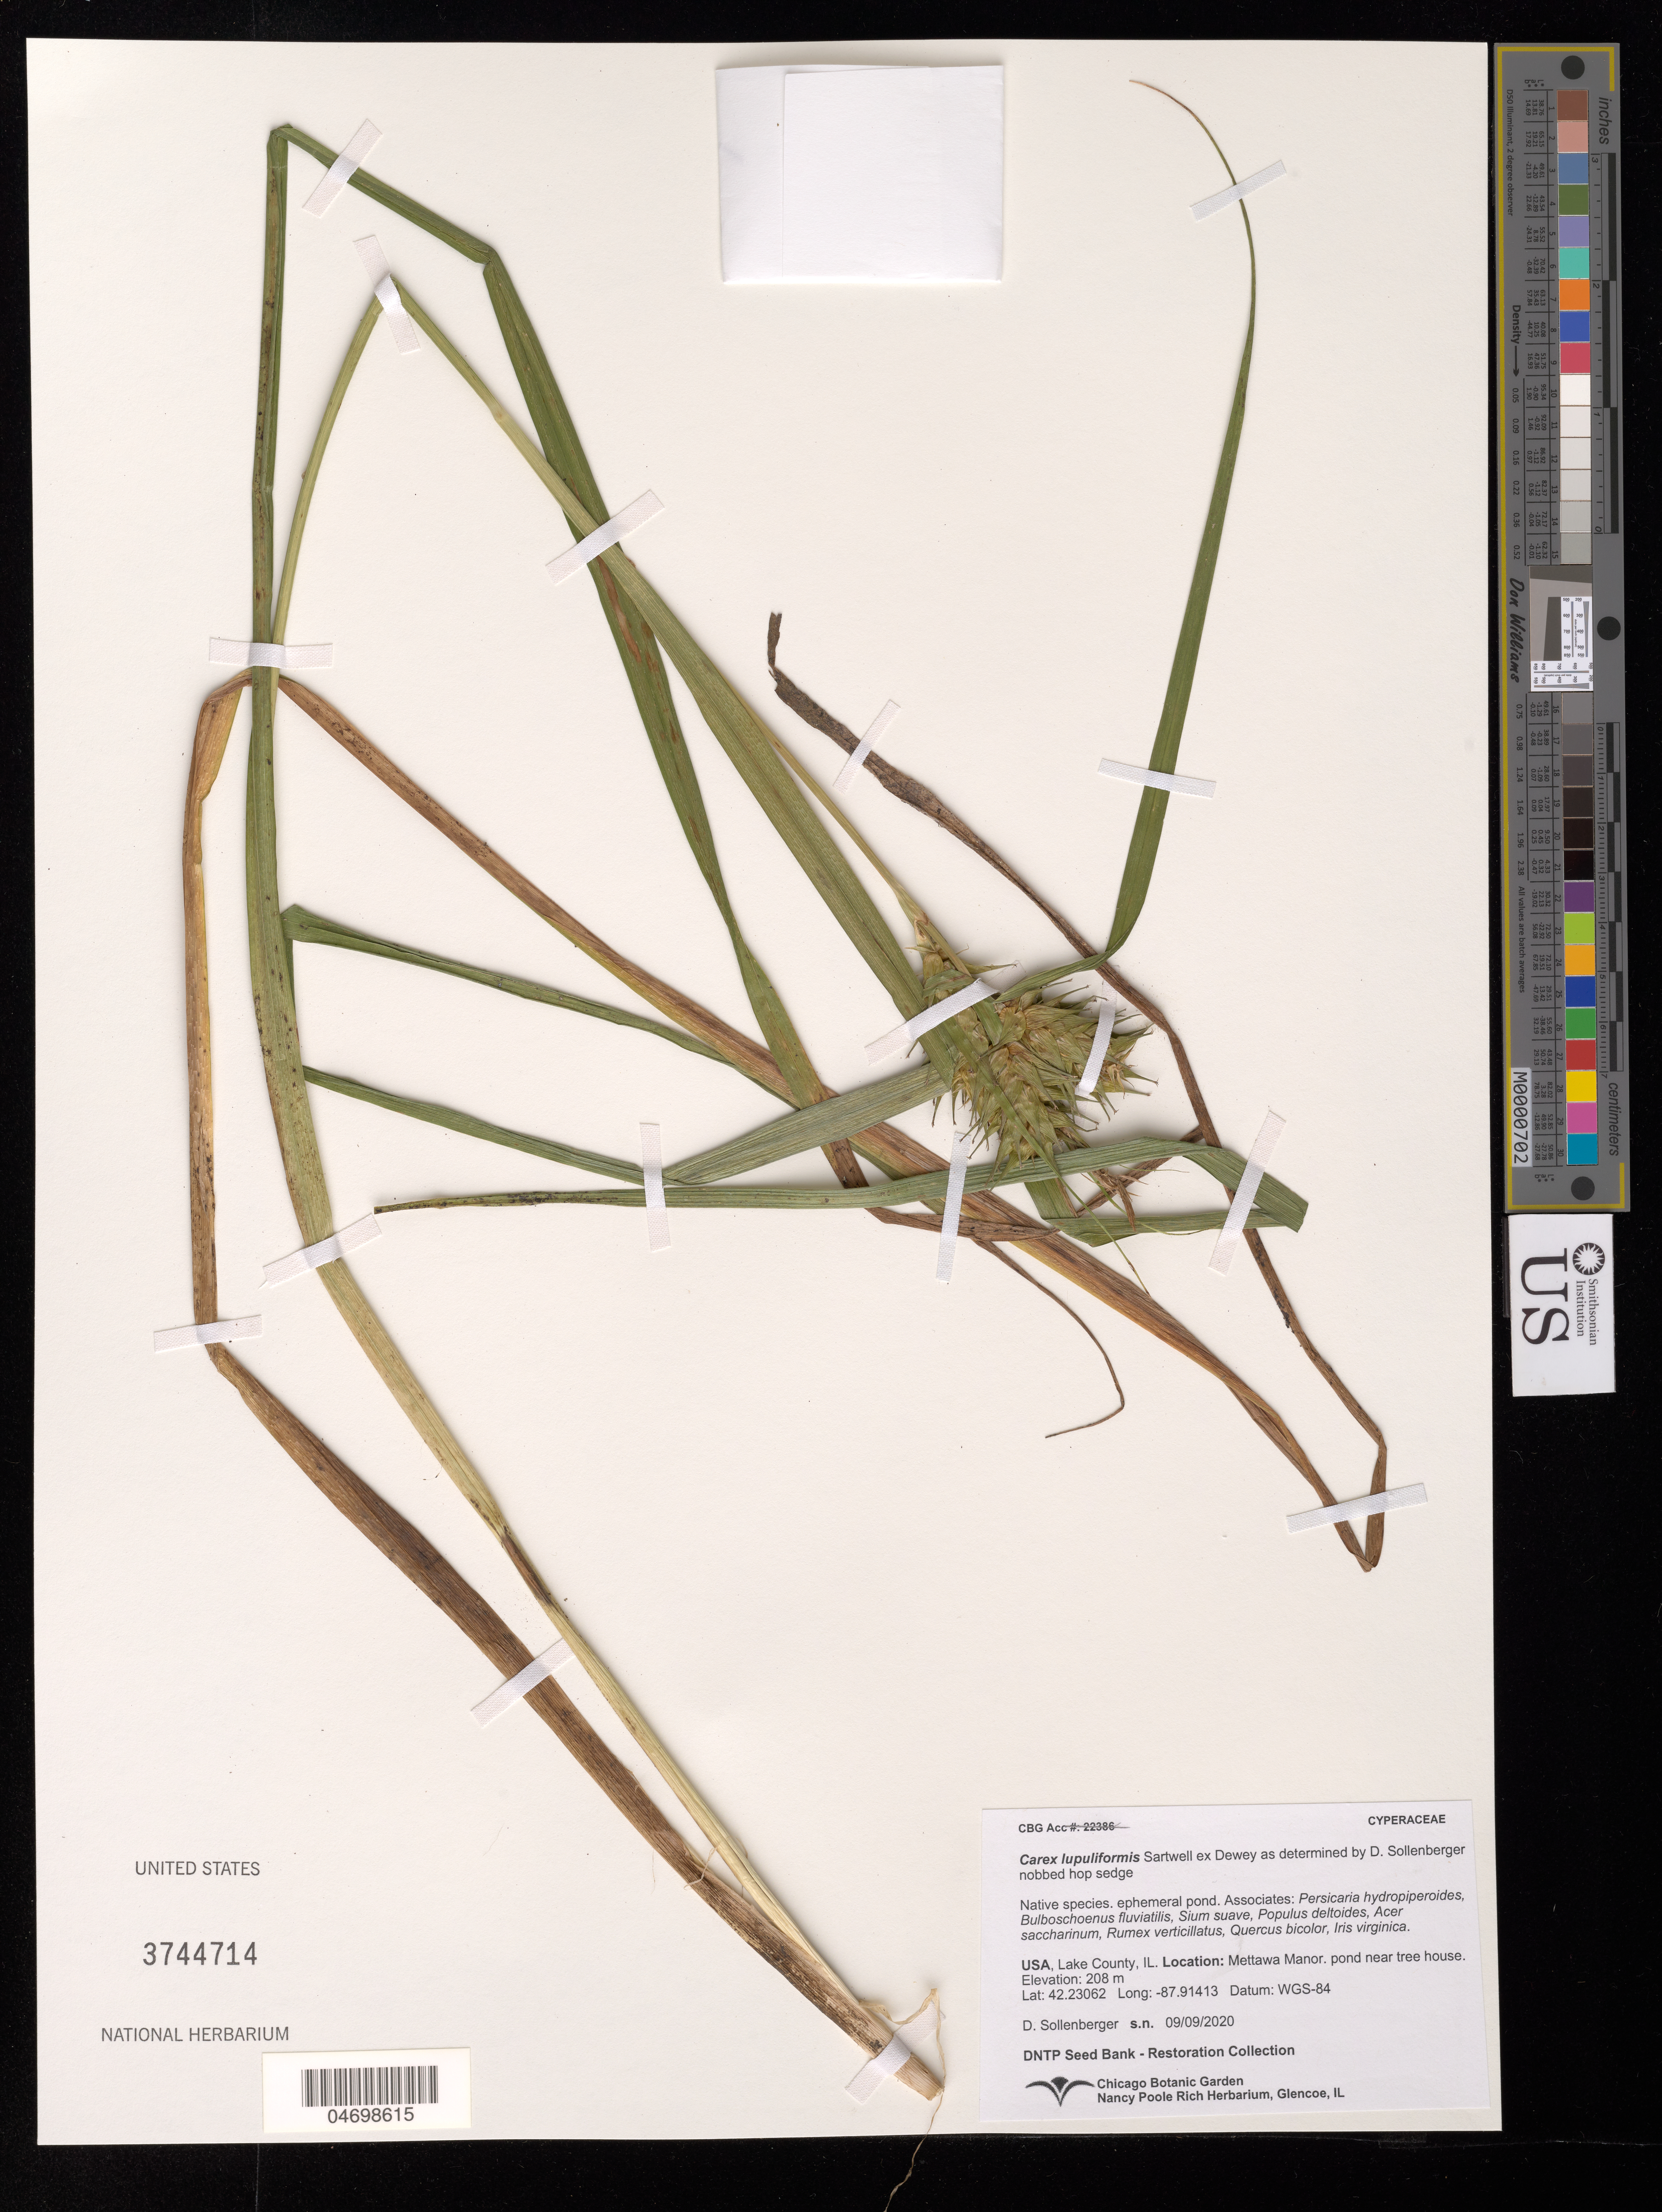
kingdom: Plantae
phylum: Tracheophyta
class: Liliopsida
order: Poales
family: Cyperaceae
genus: Carex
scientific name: Carex lupuliformis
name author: Sartwell ex Dewey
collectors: D. Sollenberger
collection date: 2020-09-09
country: United States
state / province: Illinois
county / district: Lake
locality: Mettawa Manor. Pond near tree house.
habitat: Ephemeral pond. With Sium suave, Populus deltoides, Quercus bicolor, Iris virginica, etc.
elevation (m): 208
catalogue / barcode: US 3744714